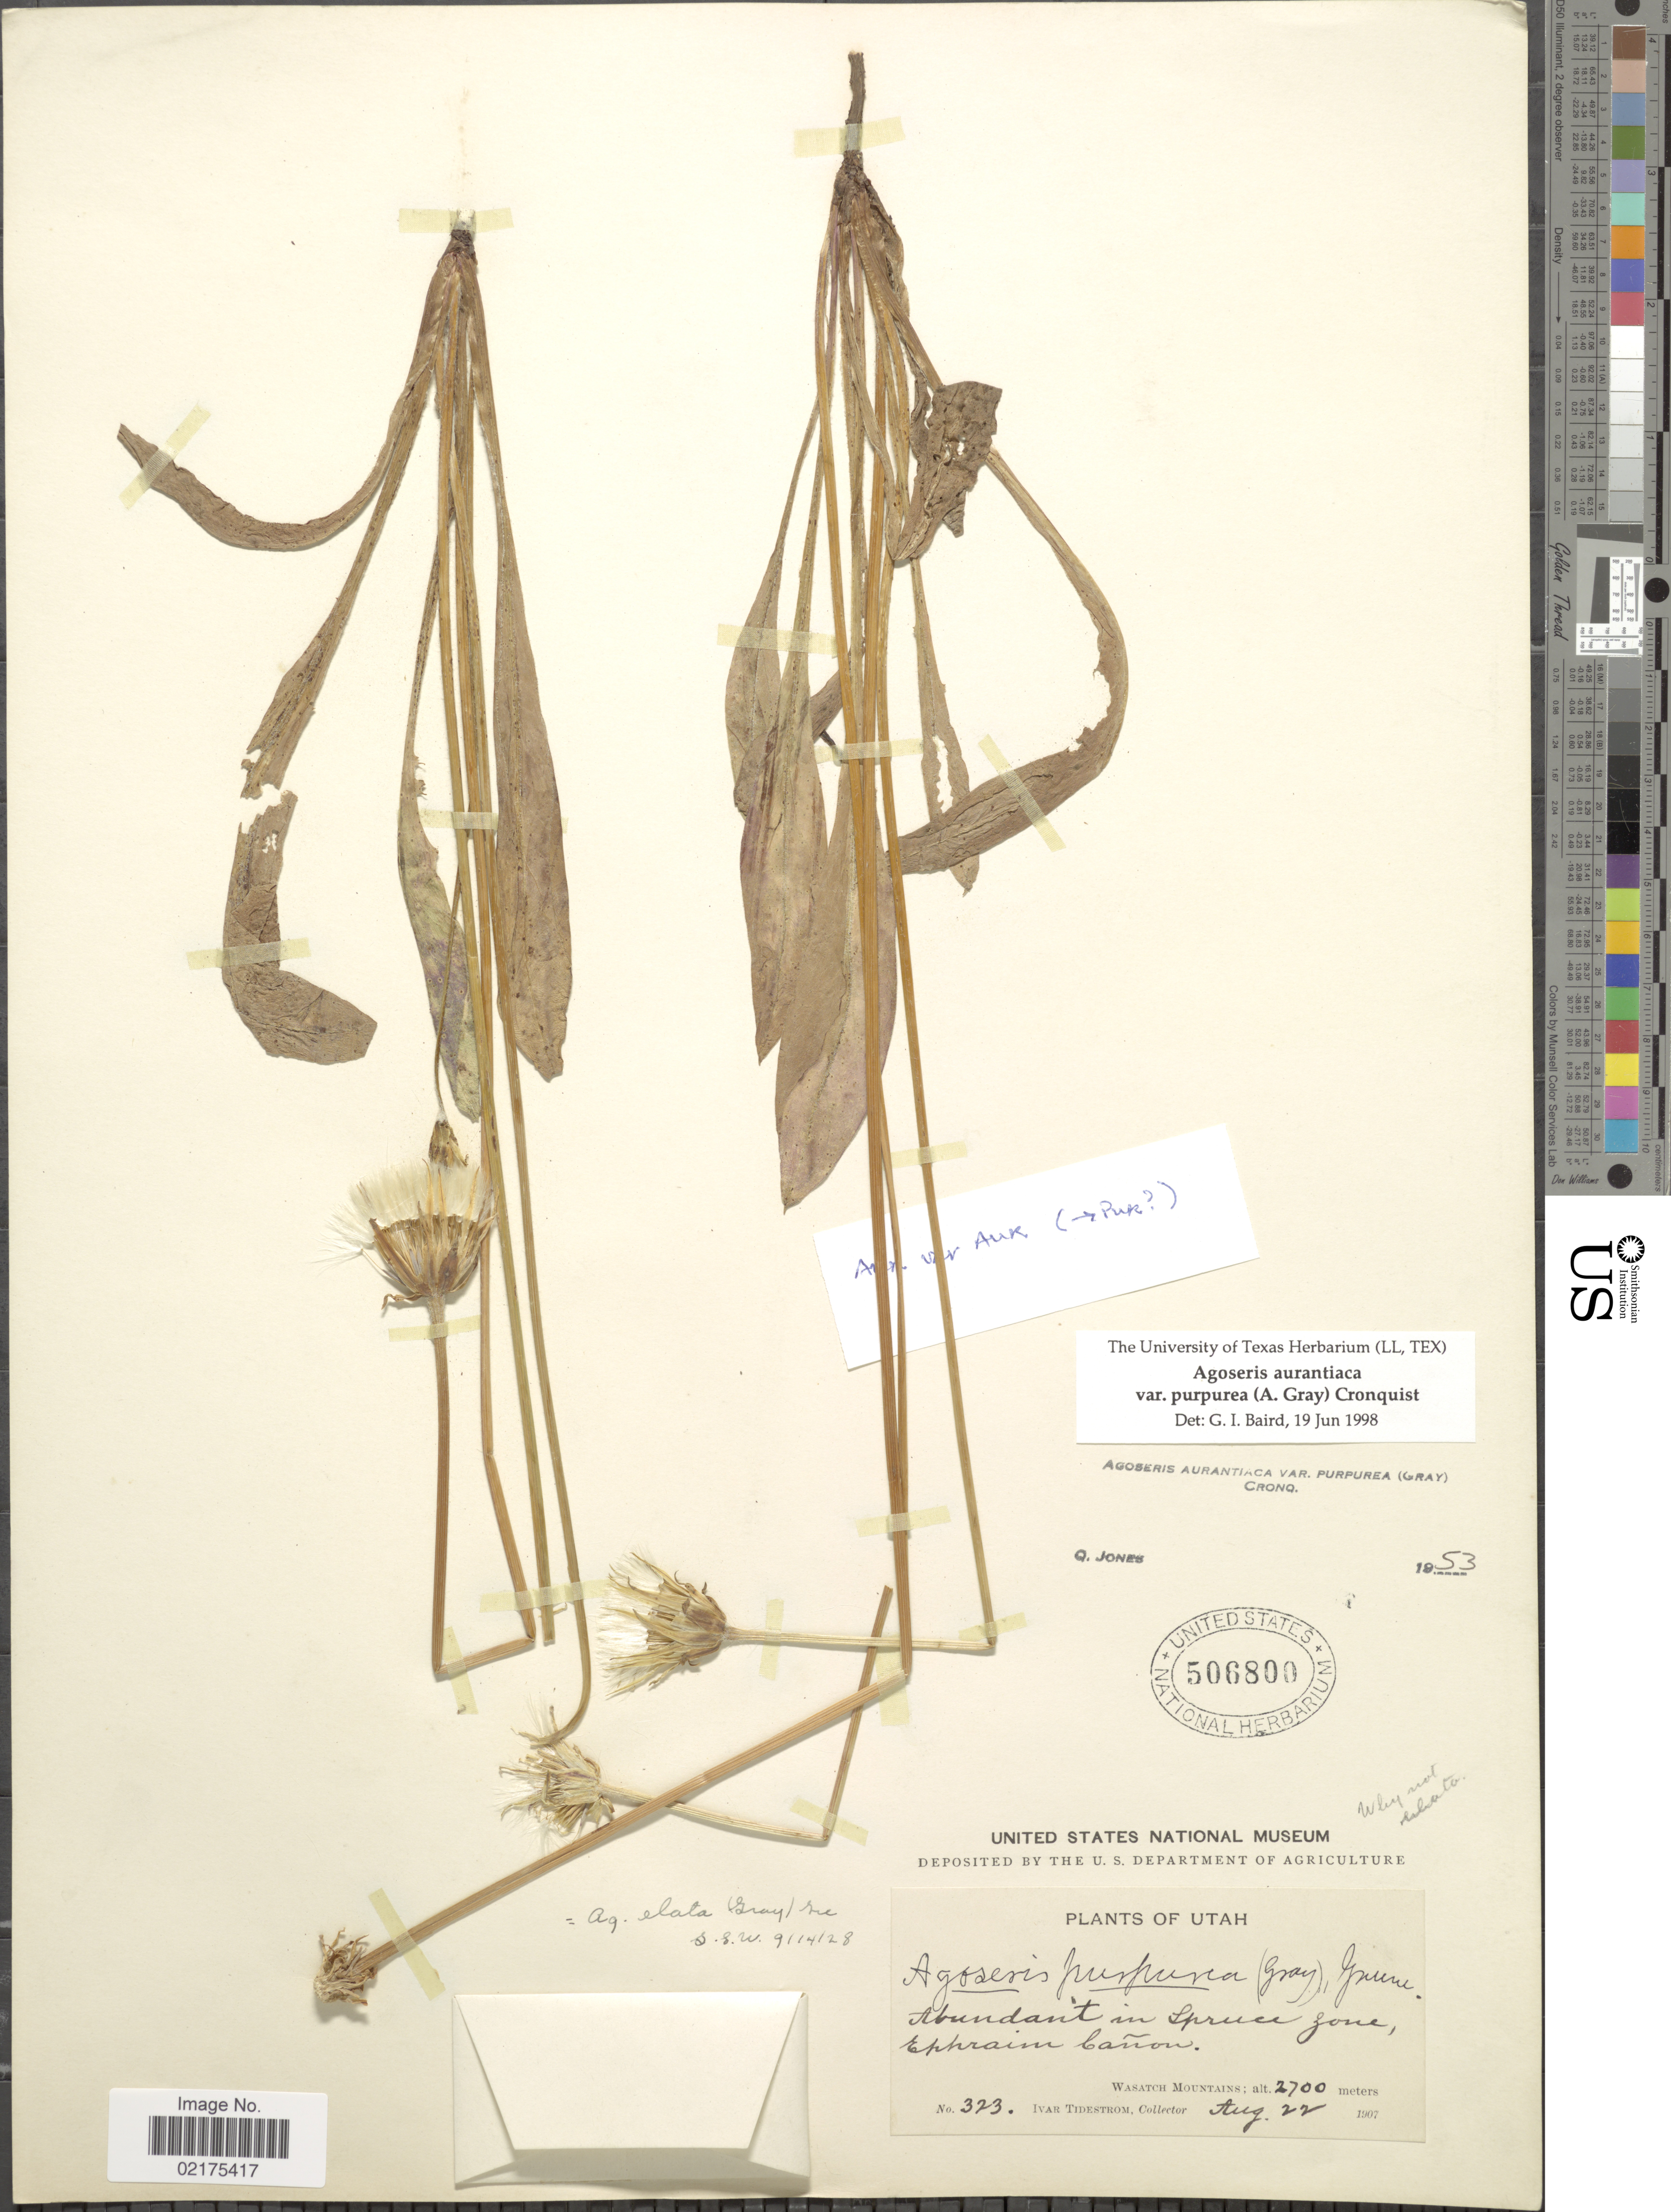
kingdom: Plantae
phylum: Tracheophyta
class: Magnoliopsida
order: Asterales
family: Asteraceae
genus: Agoseris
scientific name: Agoseris aurantiaca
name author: (Hook.) Greene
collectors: I. F. Tidestrom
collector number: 323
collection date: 1907-08-22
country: United States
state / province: Utah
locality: Abundant in Spruce zone, Ephraim Canon. Wasatch Mountains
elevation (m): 2700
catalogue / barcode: US 506800